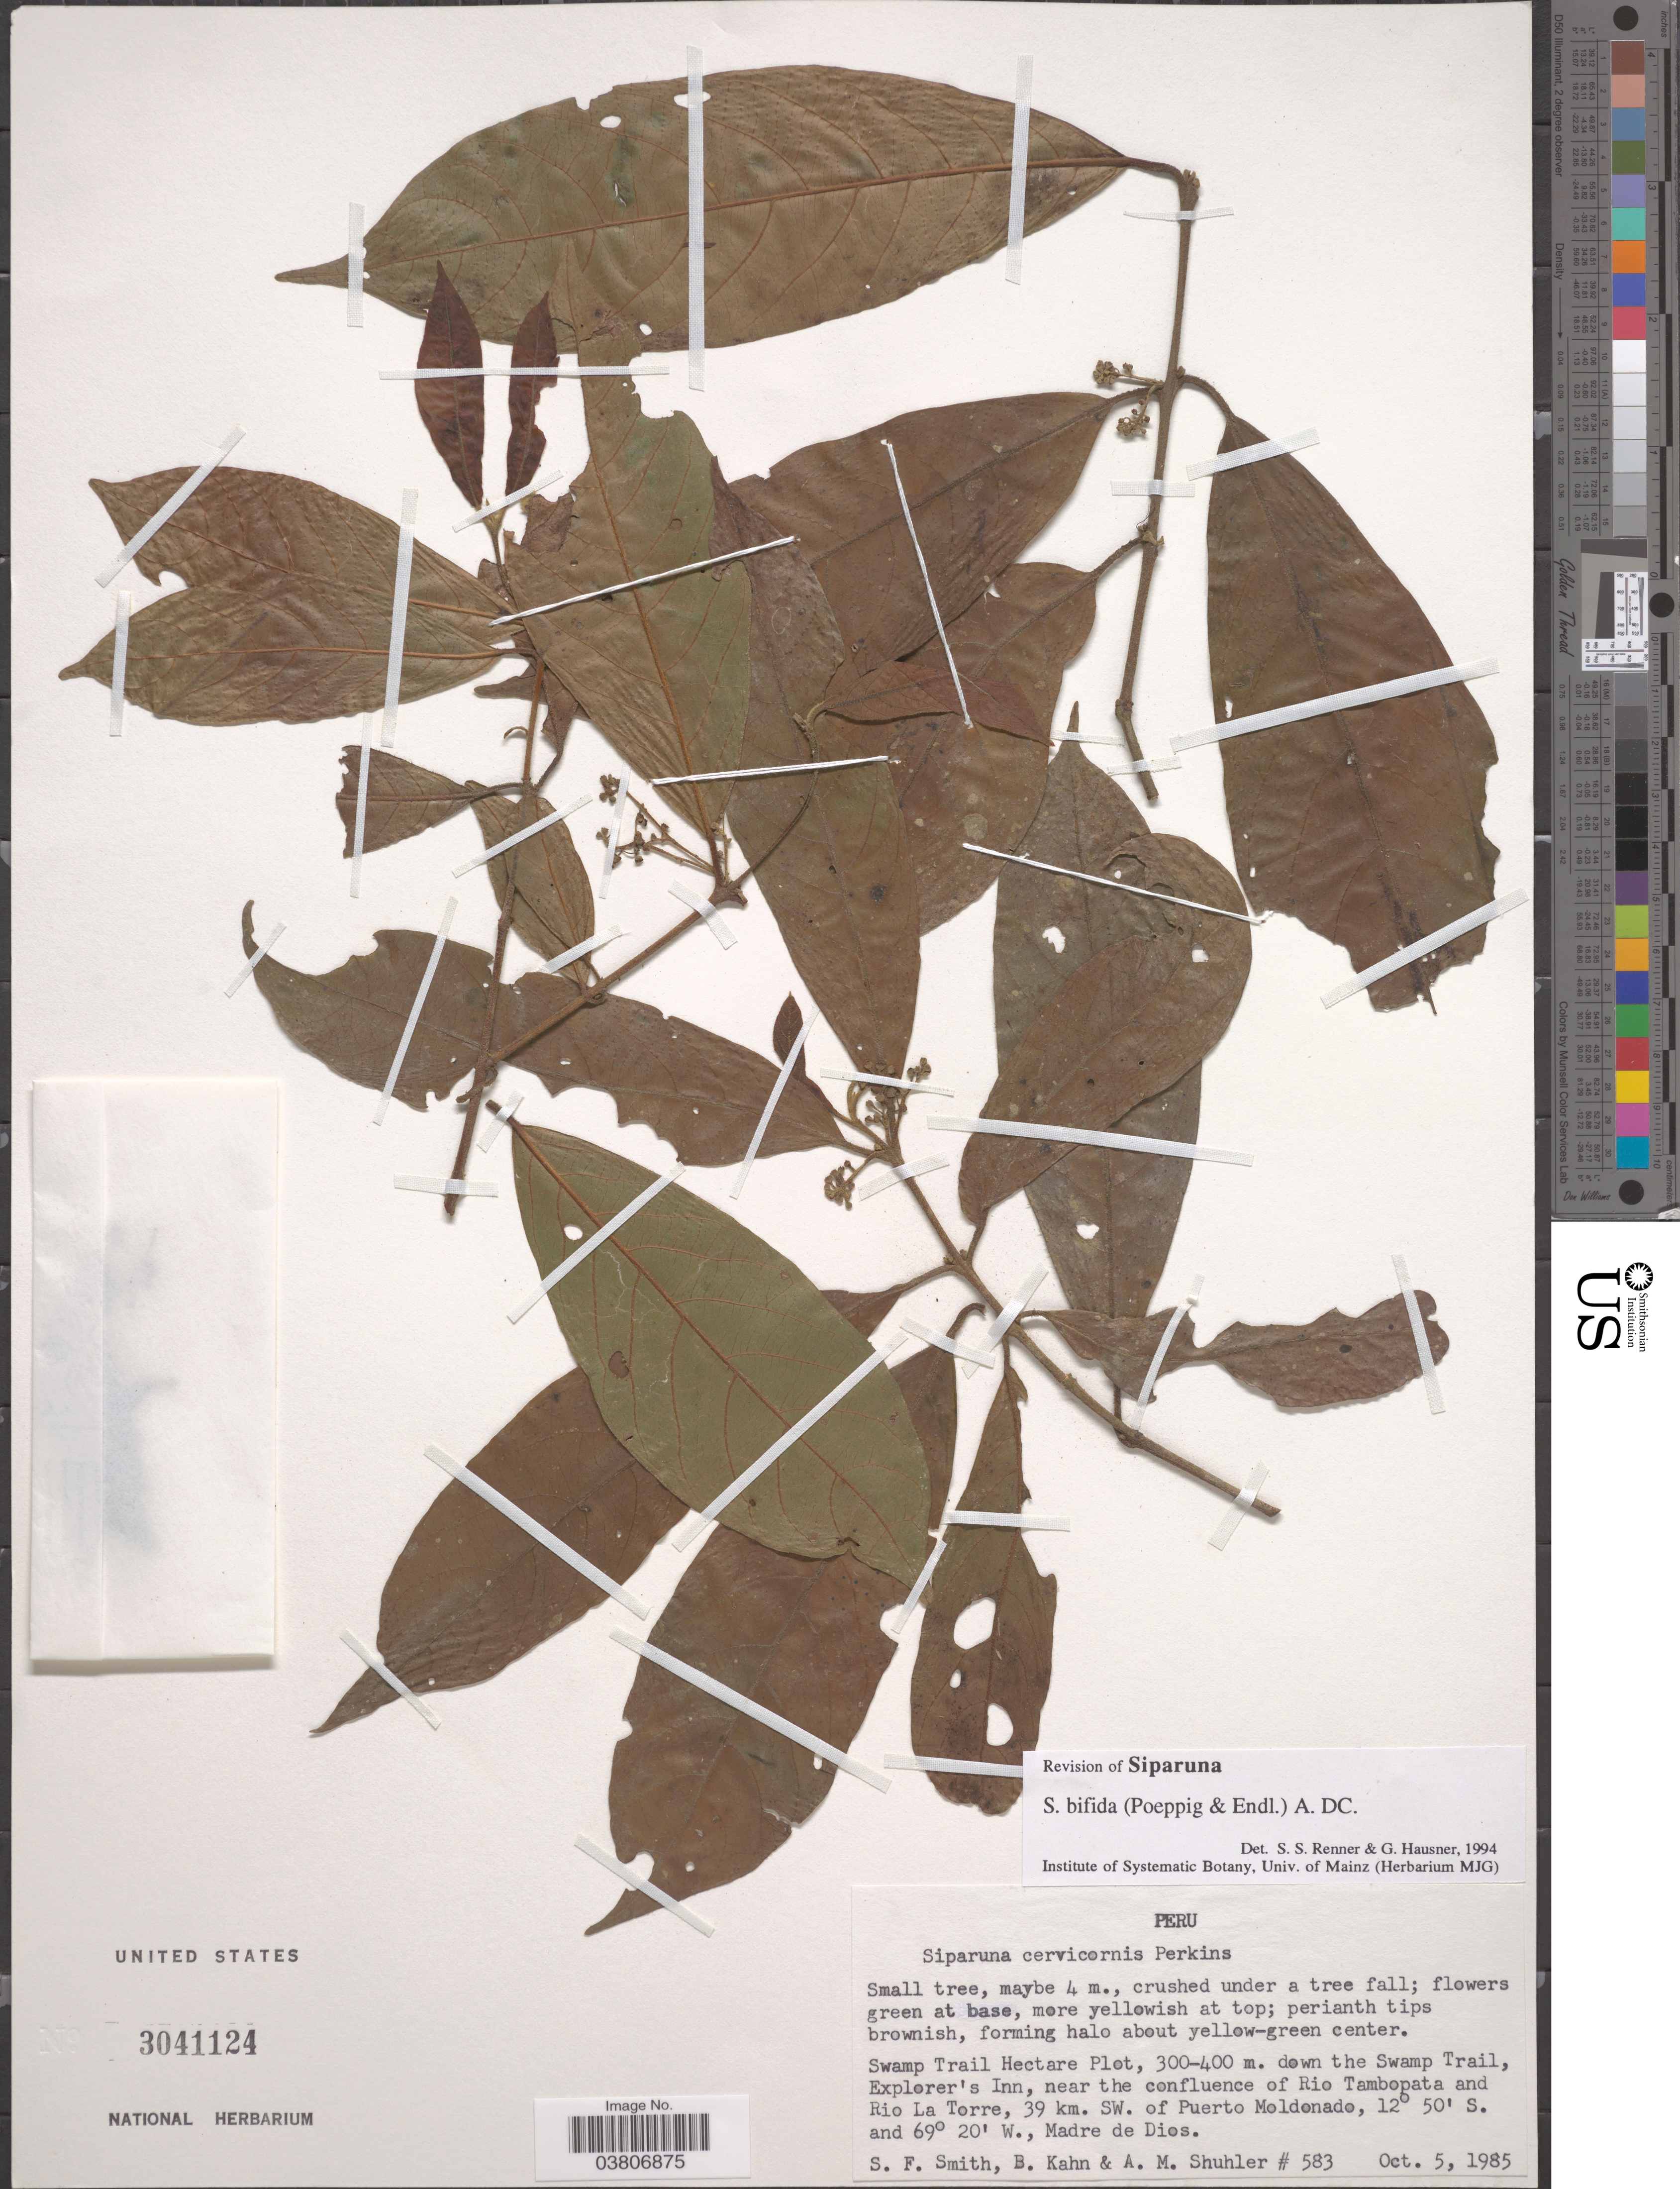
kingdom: Plantae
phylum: Tracheophyta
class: Magnoliopsida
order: Laurales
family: Siparunaceae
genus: Siparuna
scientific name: Siparuna bifida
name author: (Poepp. & Endl.) A. DC.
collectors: S.F. Smith, B. Kahn & A. Shuhler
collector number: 583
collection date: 1985-10-05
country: Peru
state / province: Madre de Dios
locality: Swamp Trail Hectare Plot, down the Swamp Trail, Explorer's Inn, near the confluence of Rio Tambopata and Rio La Torre, 39 km. SW. of Puerto Moldonado.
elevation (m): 300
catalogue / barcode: US 3041124